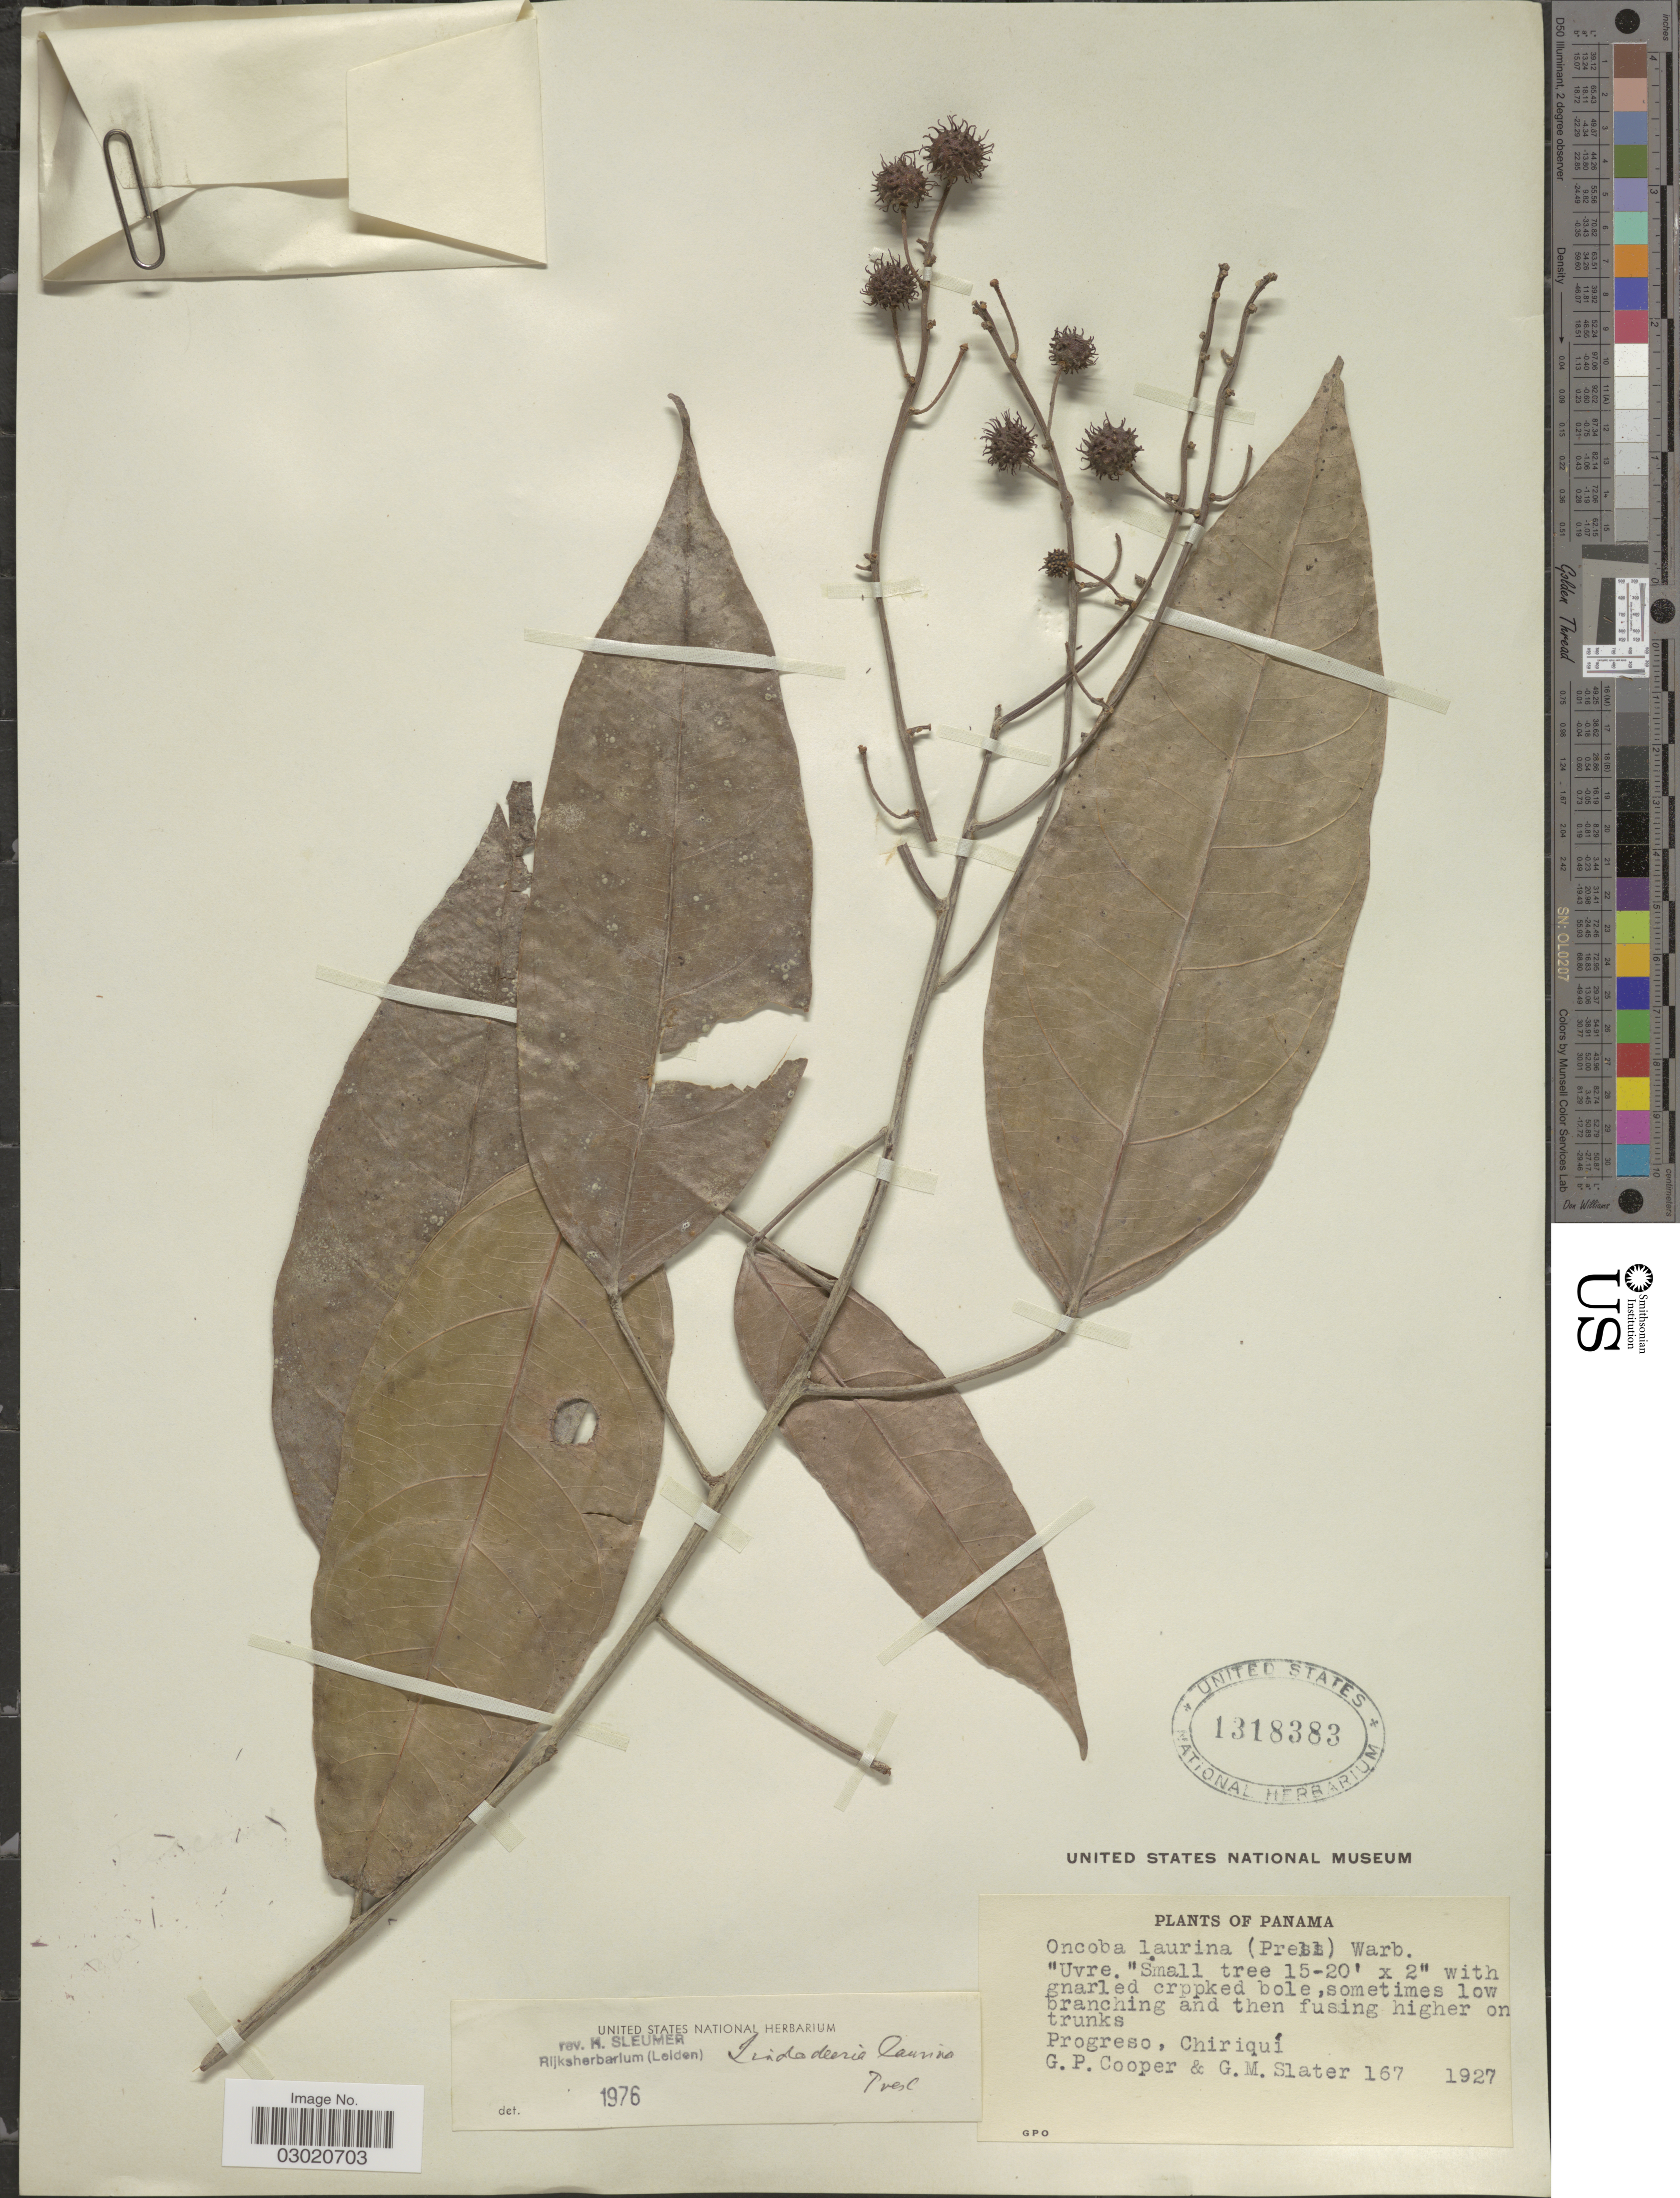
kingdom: Plantae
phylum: Tracheophyta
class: Magnoliopsida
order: Malpighiales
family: Achariaceae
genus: Lindackeria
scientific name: Lindackeria laurina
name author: C. Presl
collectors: G. Cooper & G. Slater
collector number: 167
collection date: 1927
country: Panama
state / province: Chiriqui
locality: Progreso, Chiriquí.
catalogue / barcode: US 1318383